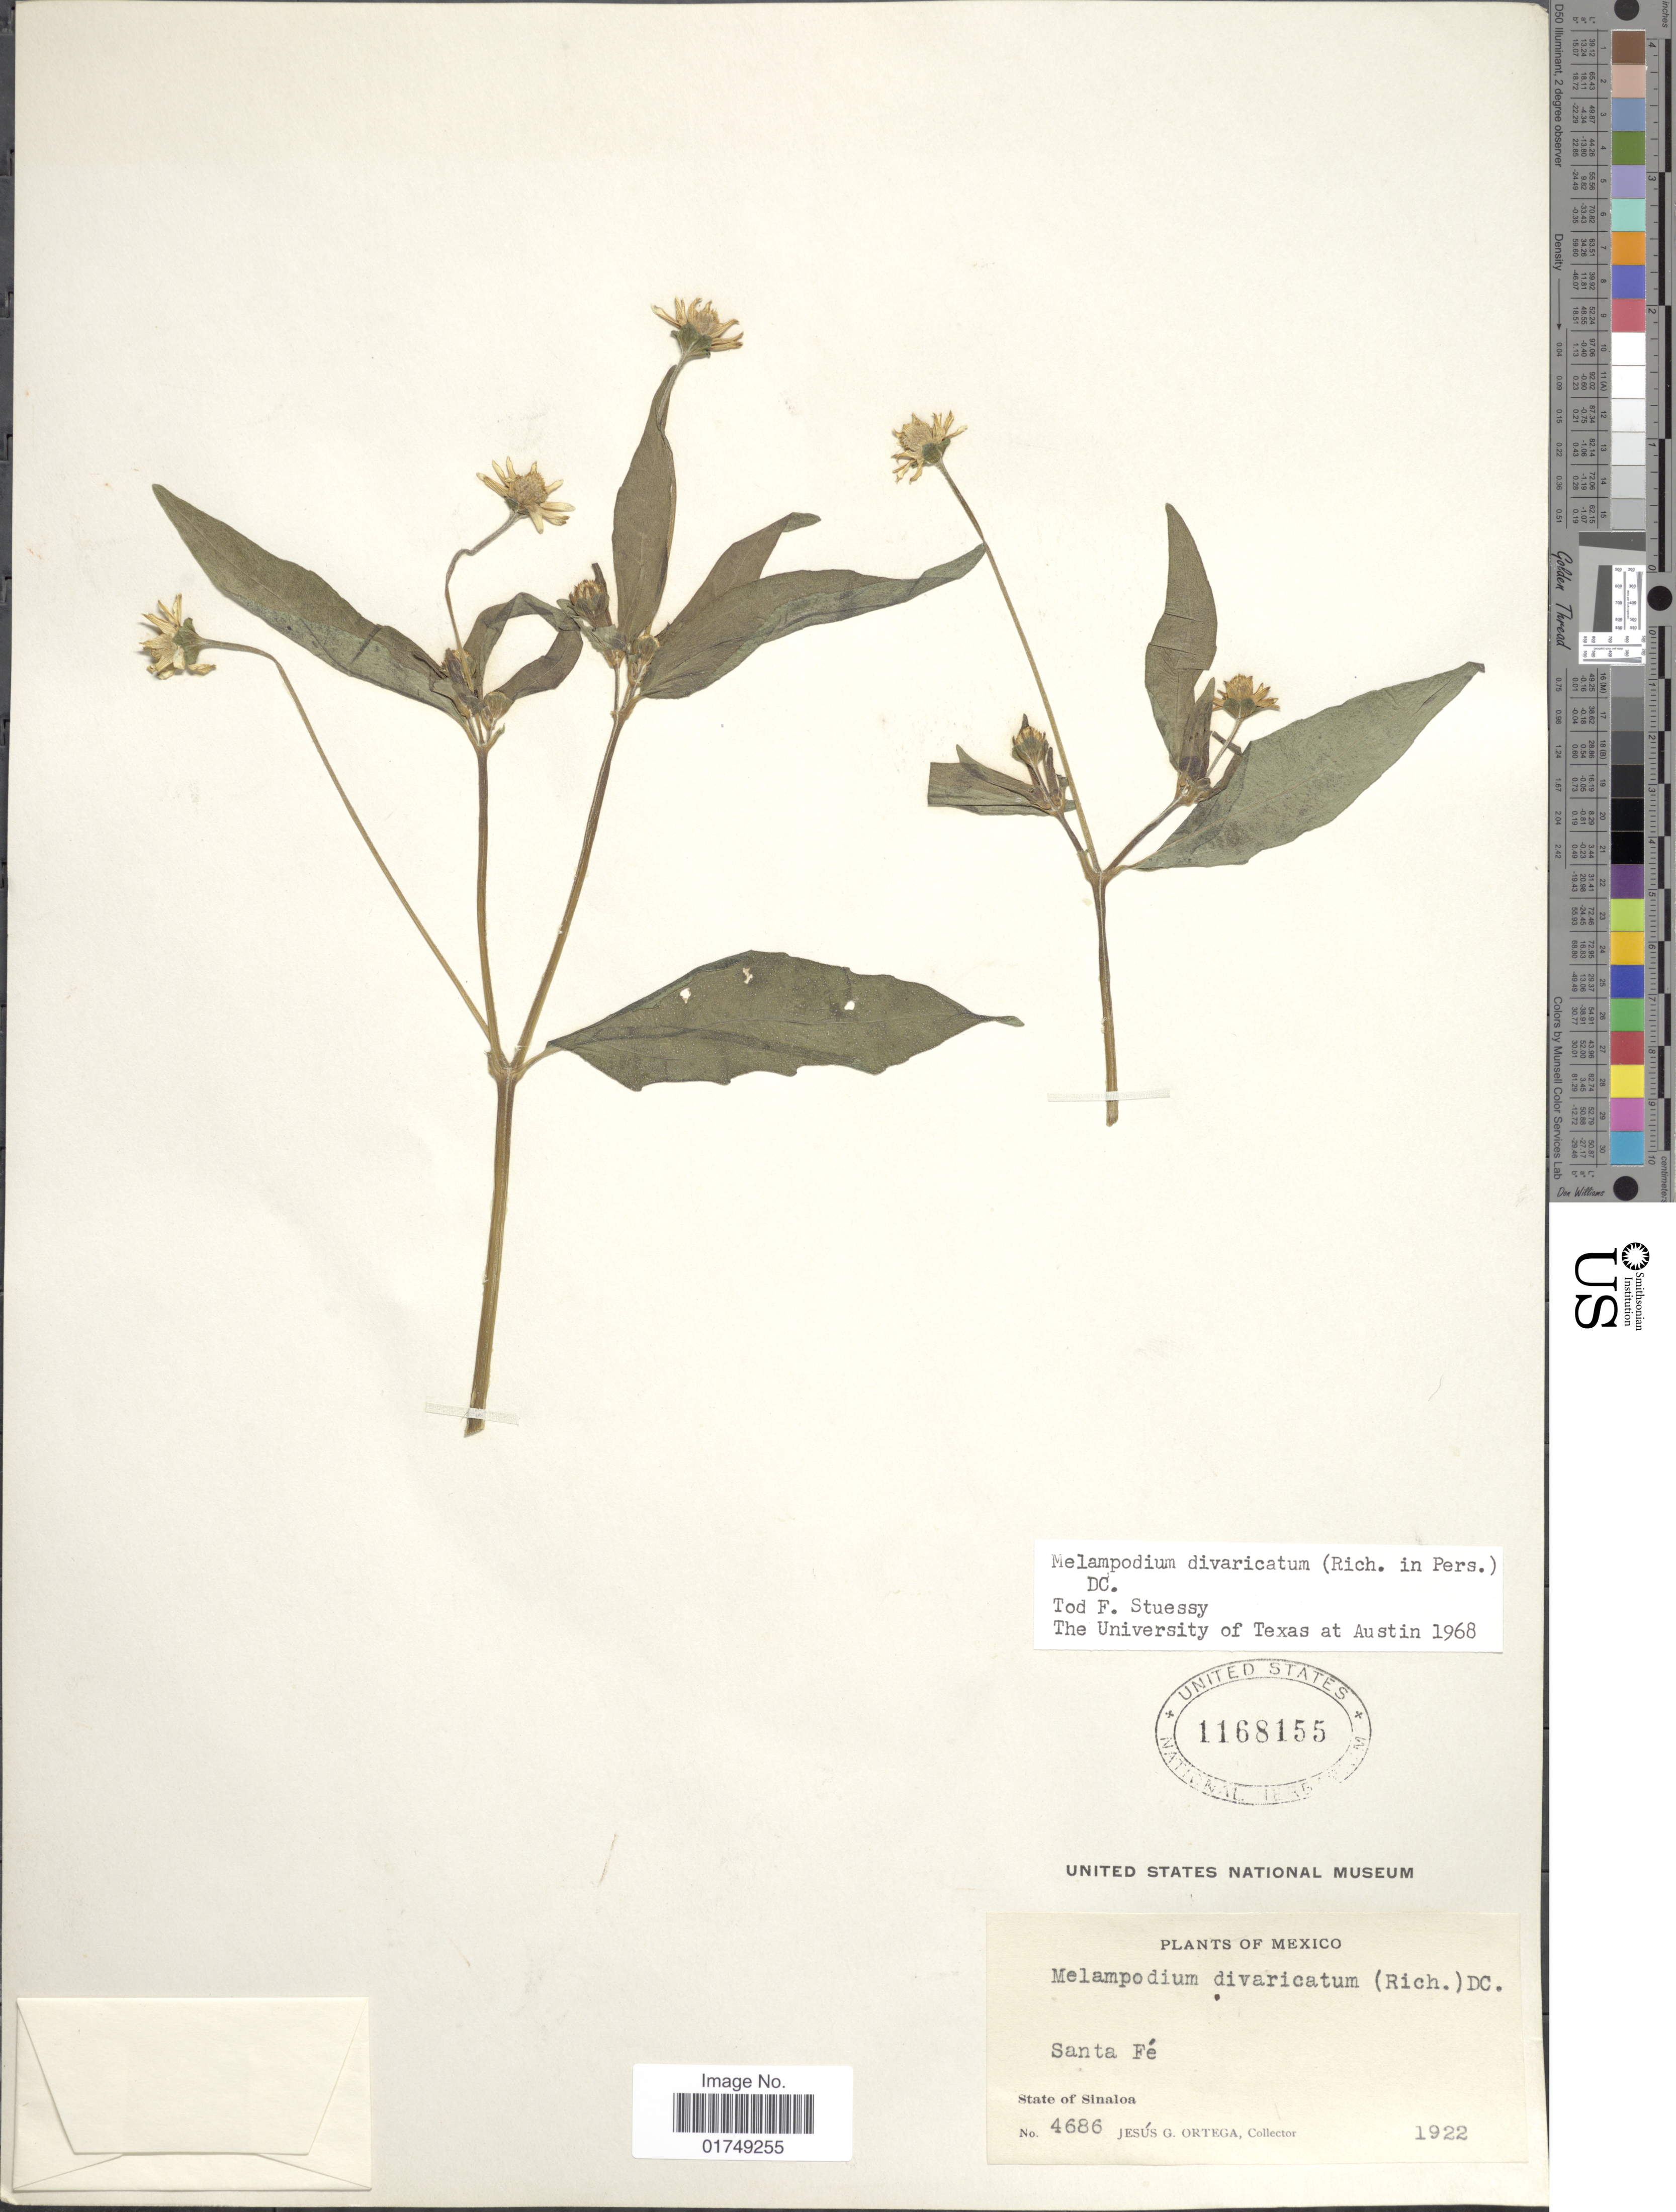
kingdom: Plantae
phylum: Tracheophyta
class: Magnoliopsida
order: Asterales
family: Asteraceae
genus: Melampodium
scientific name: Melampodium divaricatum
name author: (Rich.) DC.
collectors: J. Ortega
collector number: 4686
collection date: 1922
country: Mexico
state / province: Sinaloa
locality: Santa Fe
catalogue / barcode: US 1168155